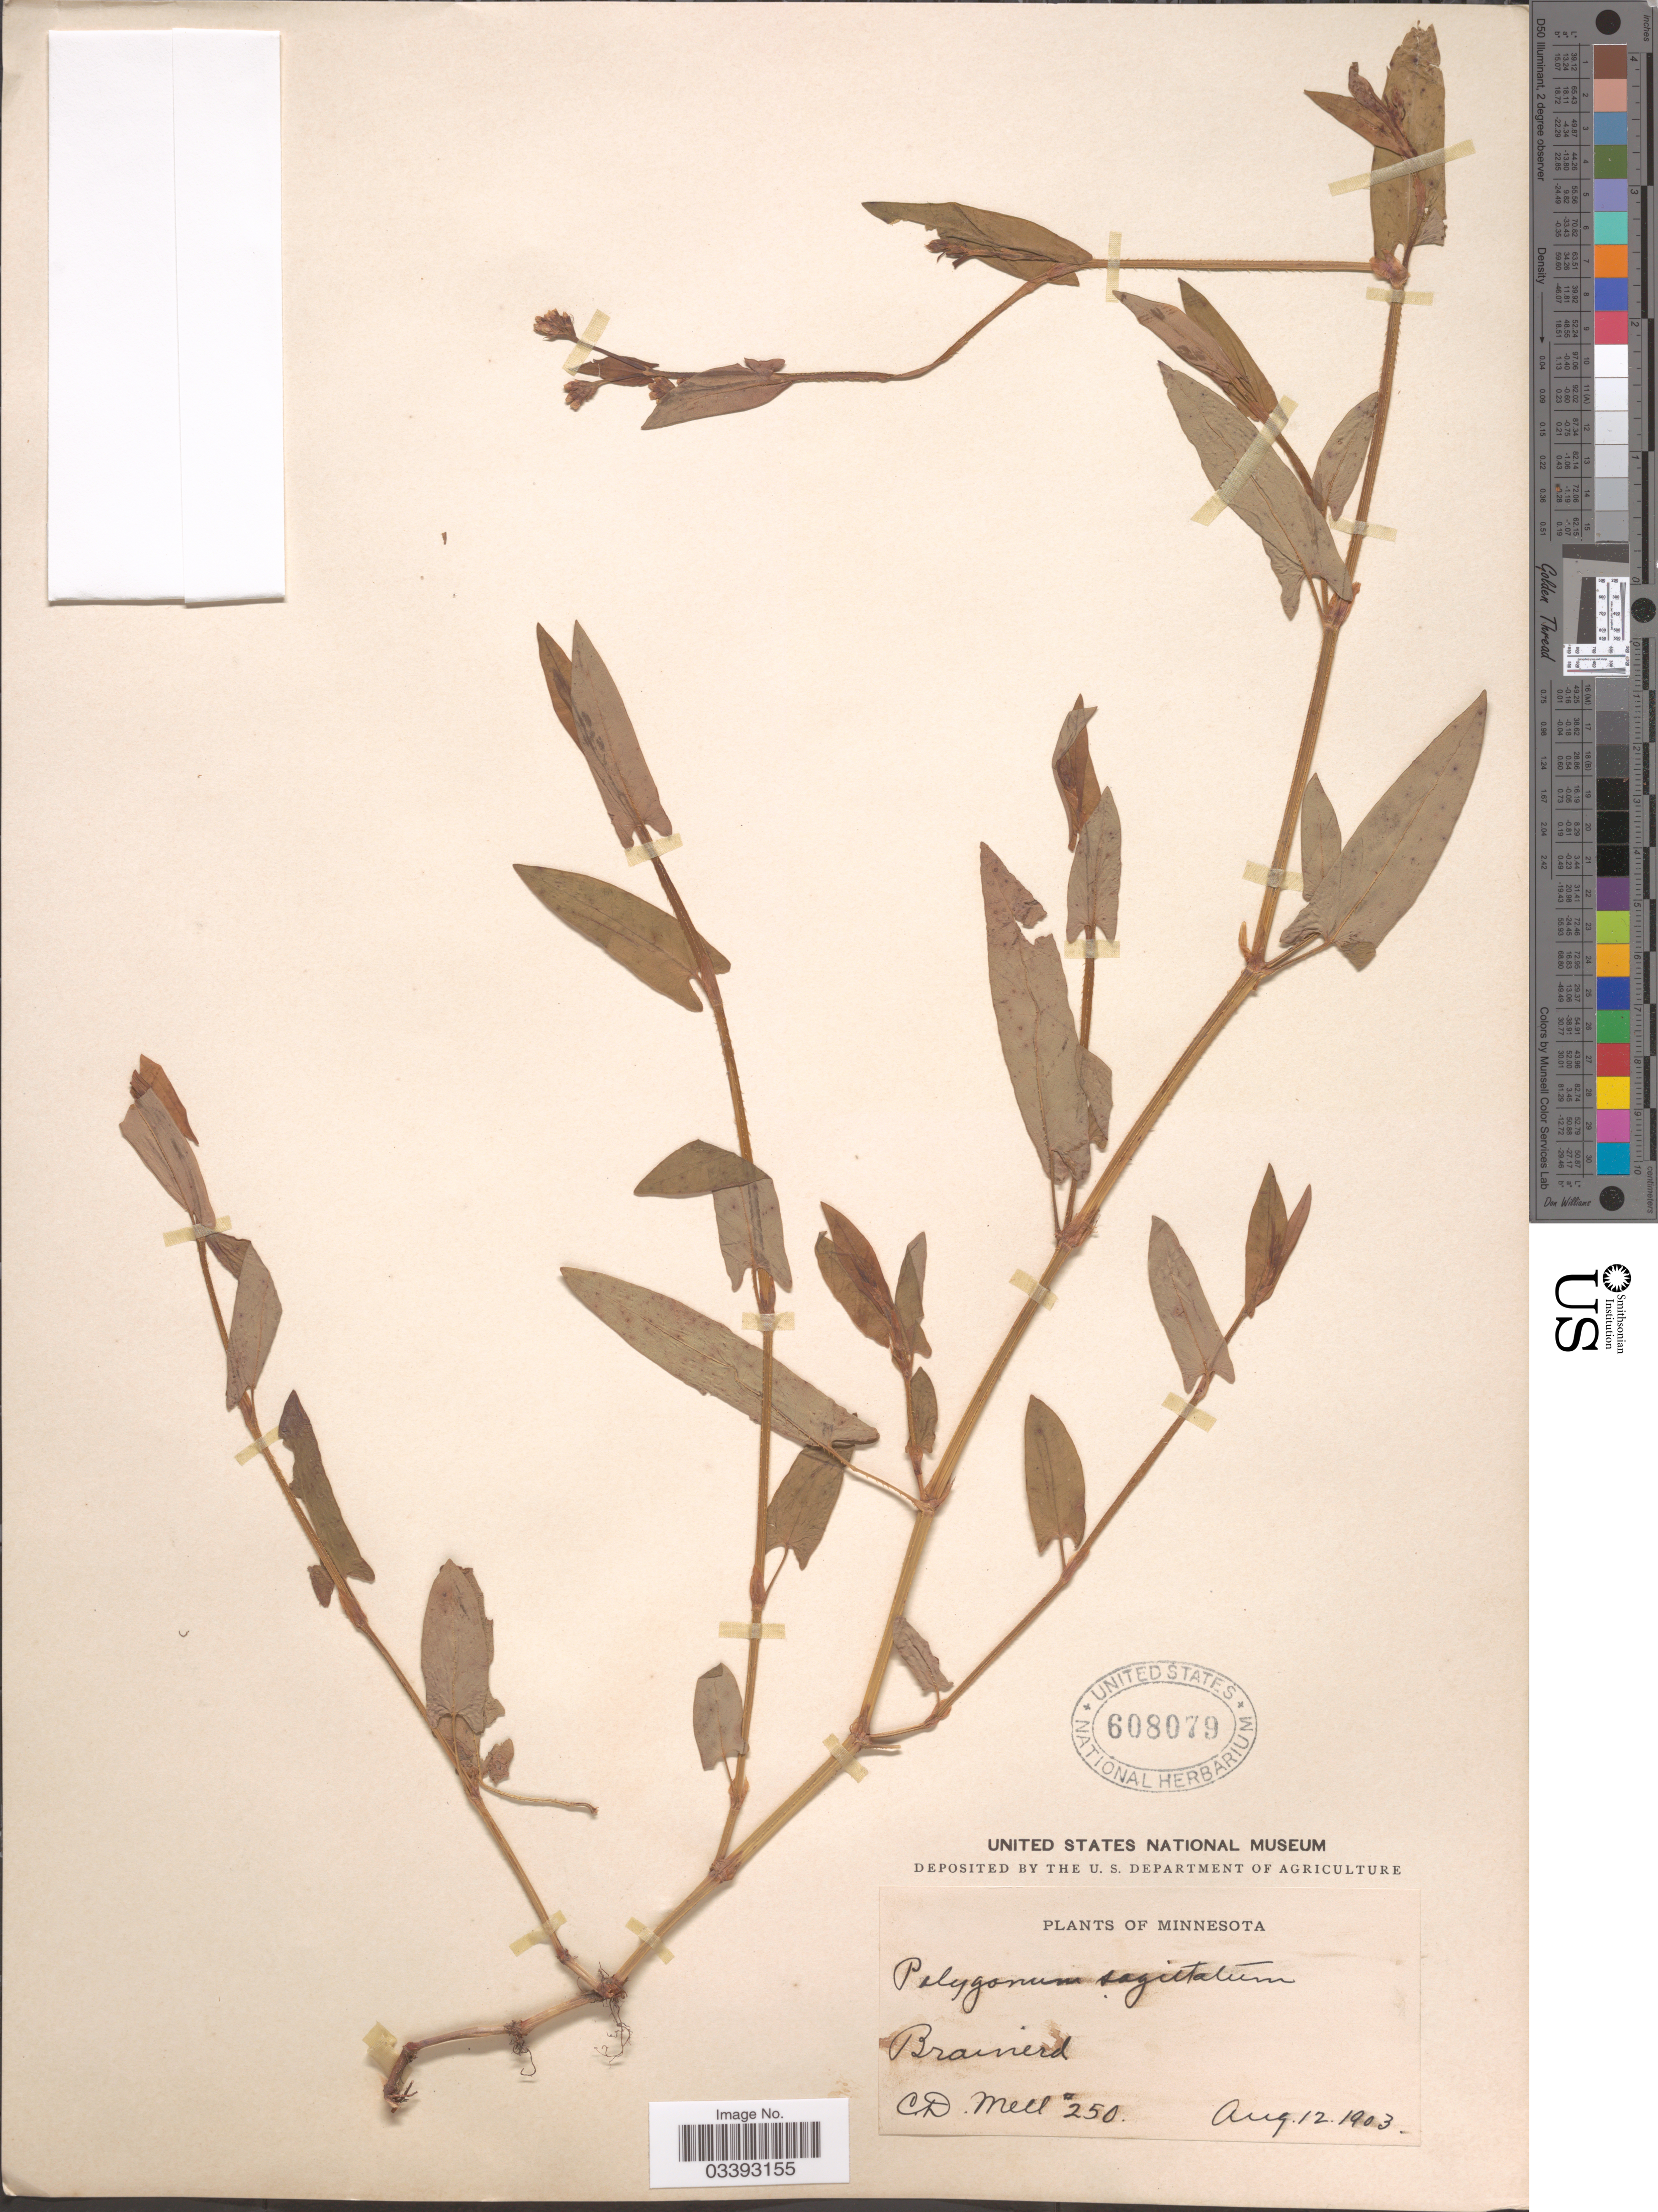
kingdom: Plantae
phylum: Tracheophyta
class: Magnoliopsida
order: Caryophyllales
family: Polygonaceae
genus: Persicaria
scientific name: Persicaria sagittata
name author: (L.) H. Gross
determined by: Atha, D. E.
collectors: C. D. Mell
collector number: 250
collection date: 1903-08-12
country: United States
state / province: Minnesota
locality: Brainerd.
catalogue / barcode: US 608079